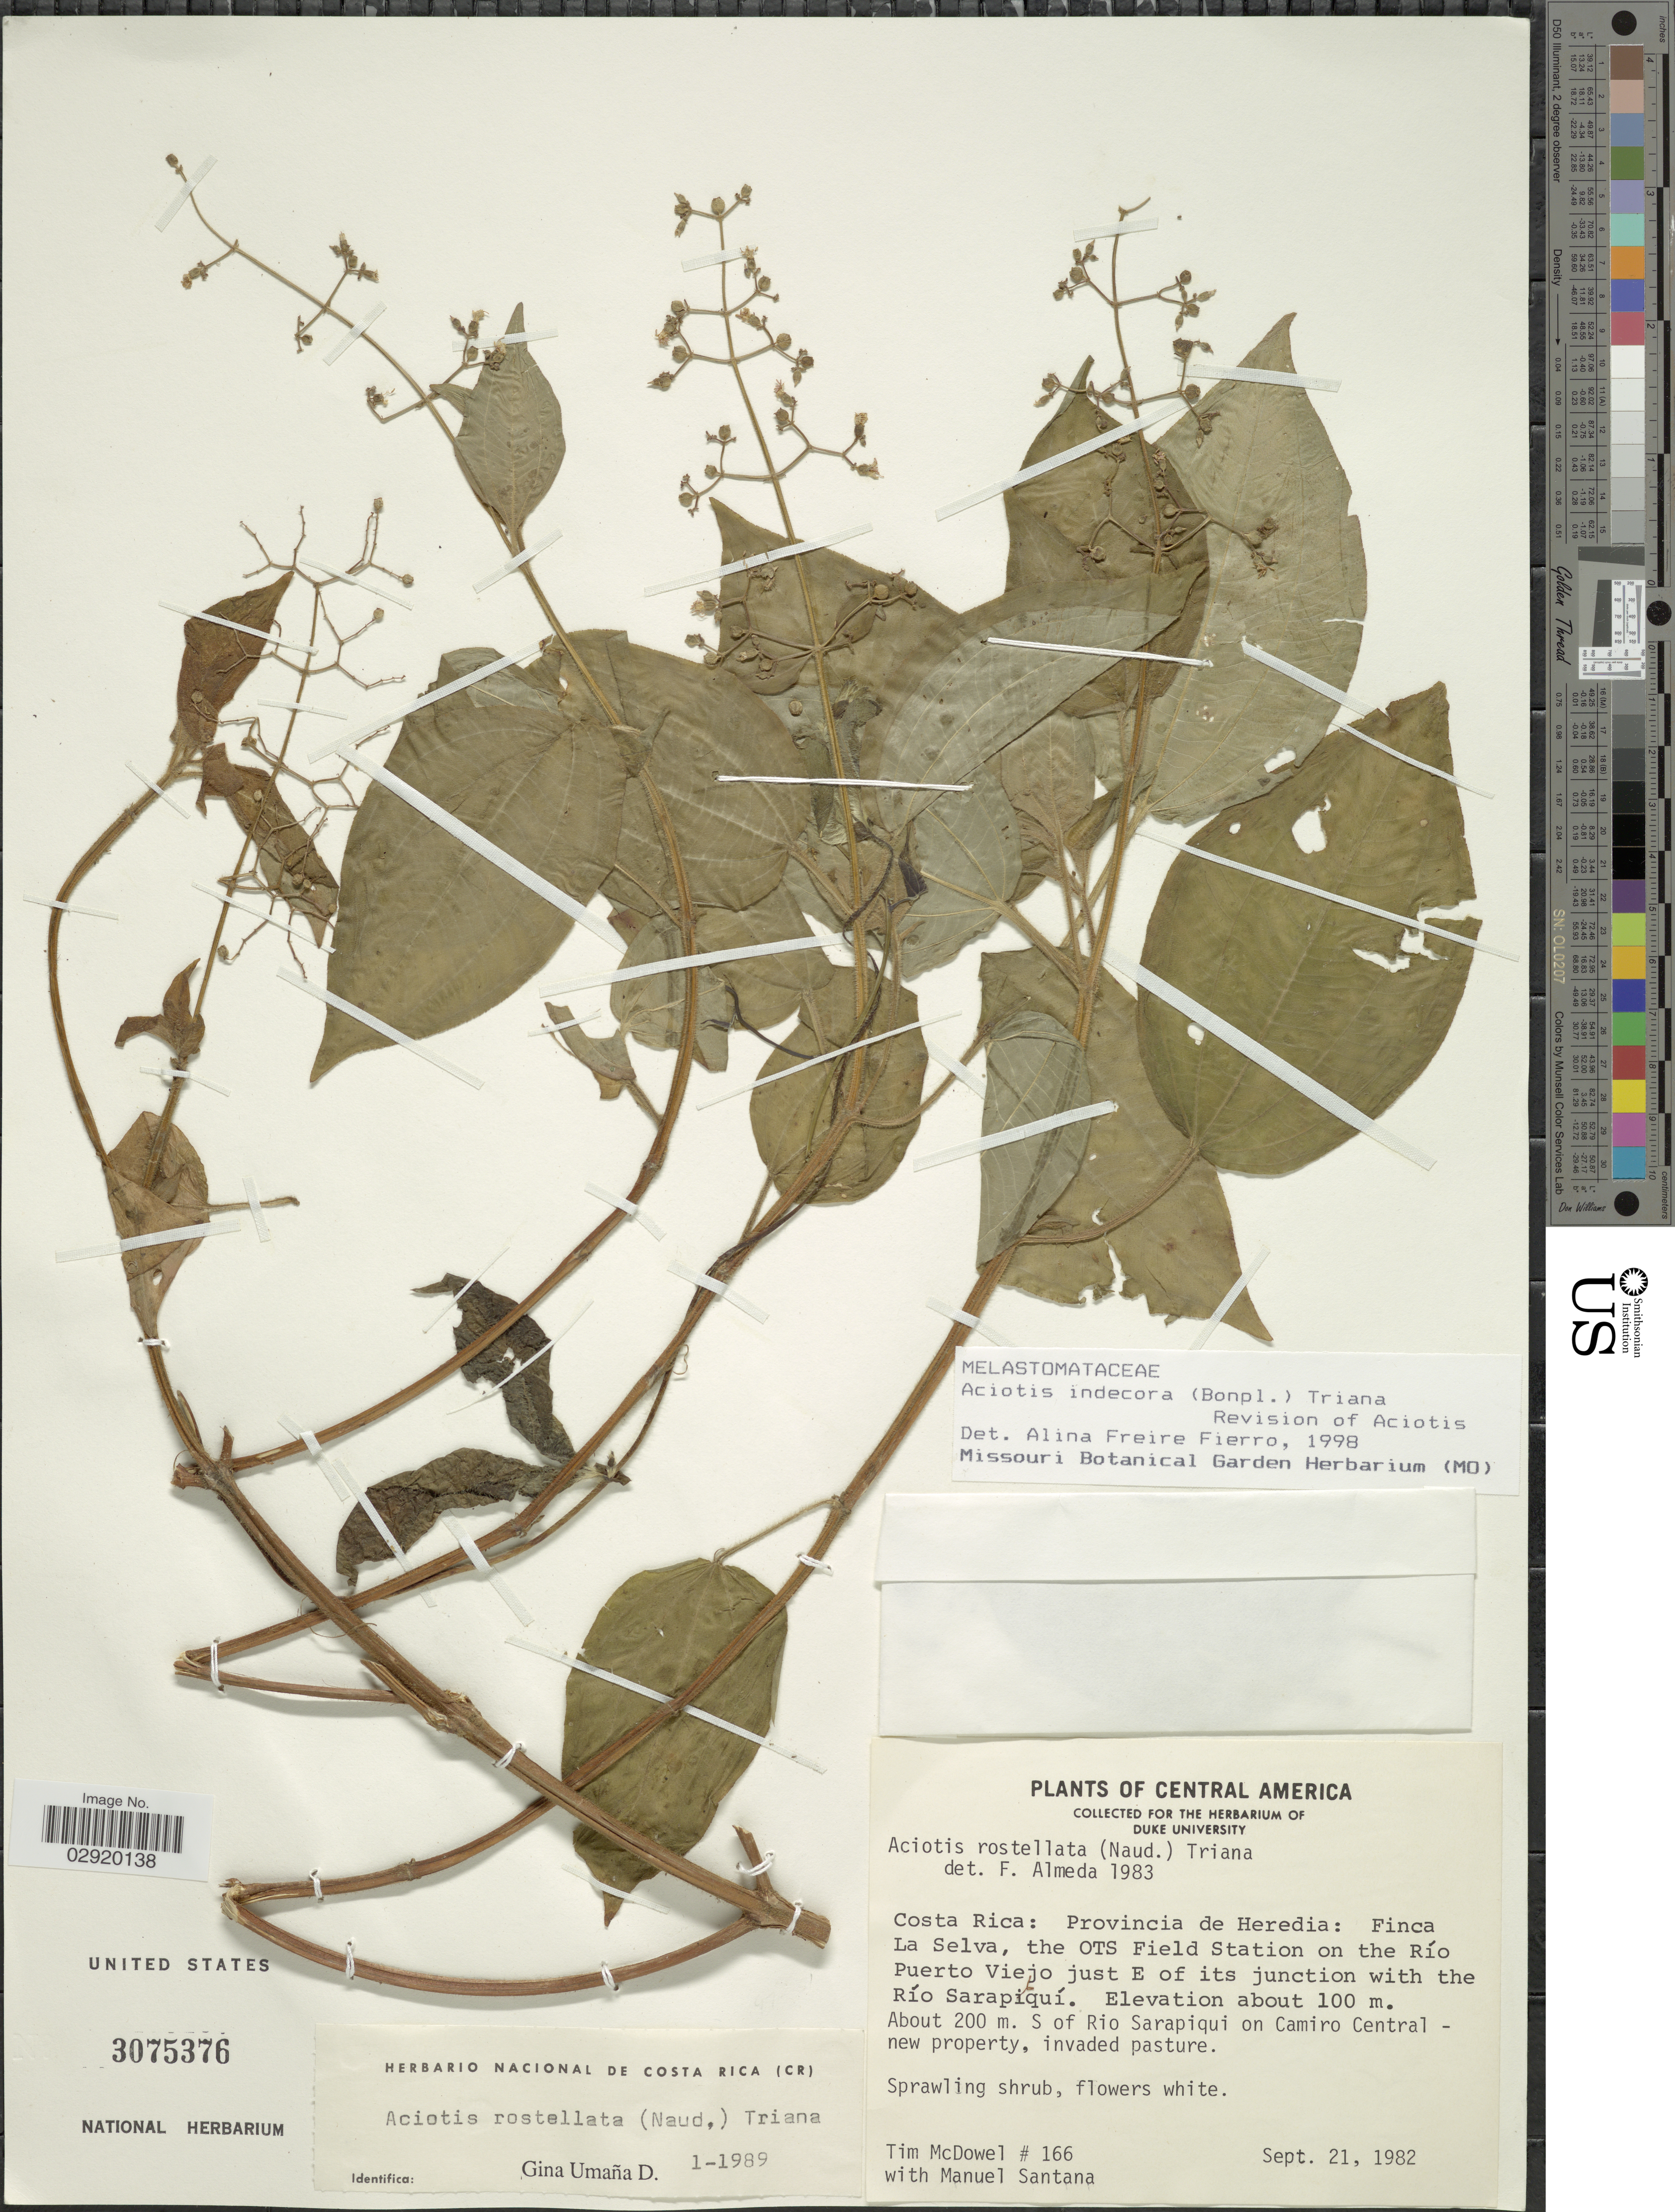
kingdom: Plantae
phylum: Tracheophyta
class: Magnoliopsida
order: Myrtales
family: Melastomataceae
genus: Aciotis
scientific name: Aciotis indecora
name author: (Bonpl.) Triana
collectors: T. McDowell & M. Santana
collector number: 166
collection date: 1982-09-21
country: Costa Rica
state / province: Heredia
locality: Finca La Selva, the OTS Field Station on the Río Puerto Viejo just E of its junction with the Río Sarapiquí. About 200 m. S of Rio Sarapiqui on Camiro Central - new property.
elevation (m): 100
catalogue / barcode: US 3075376